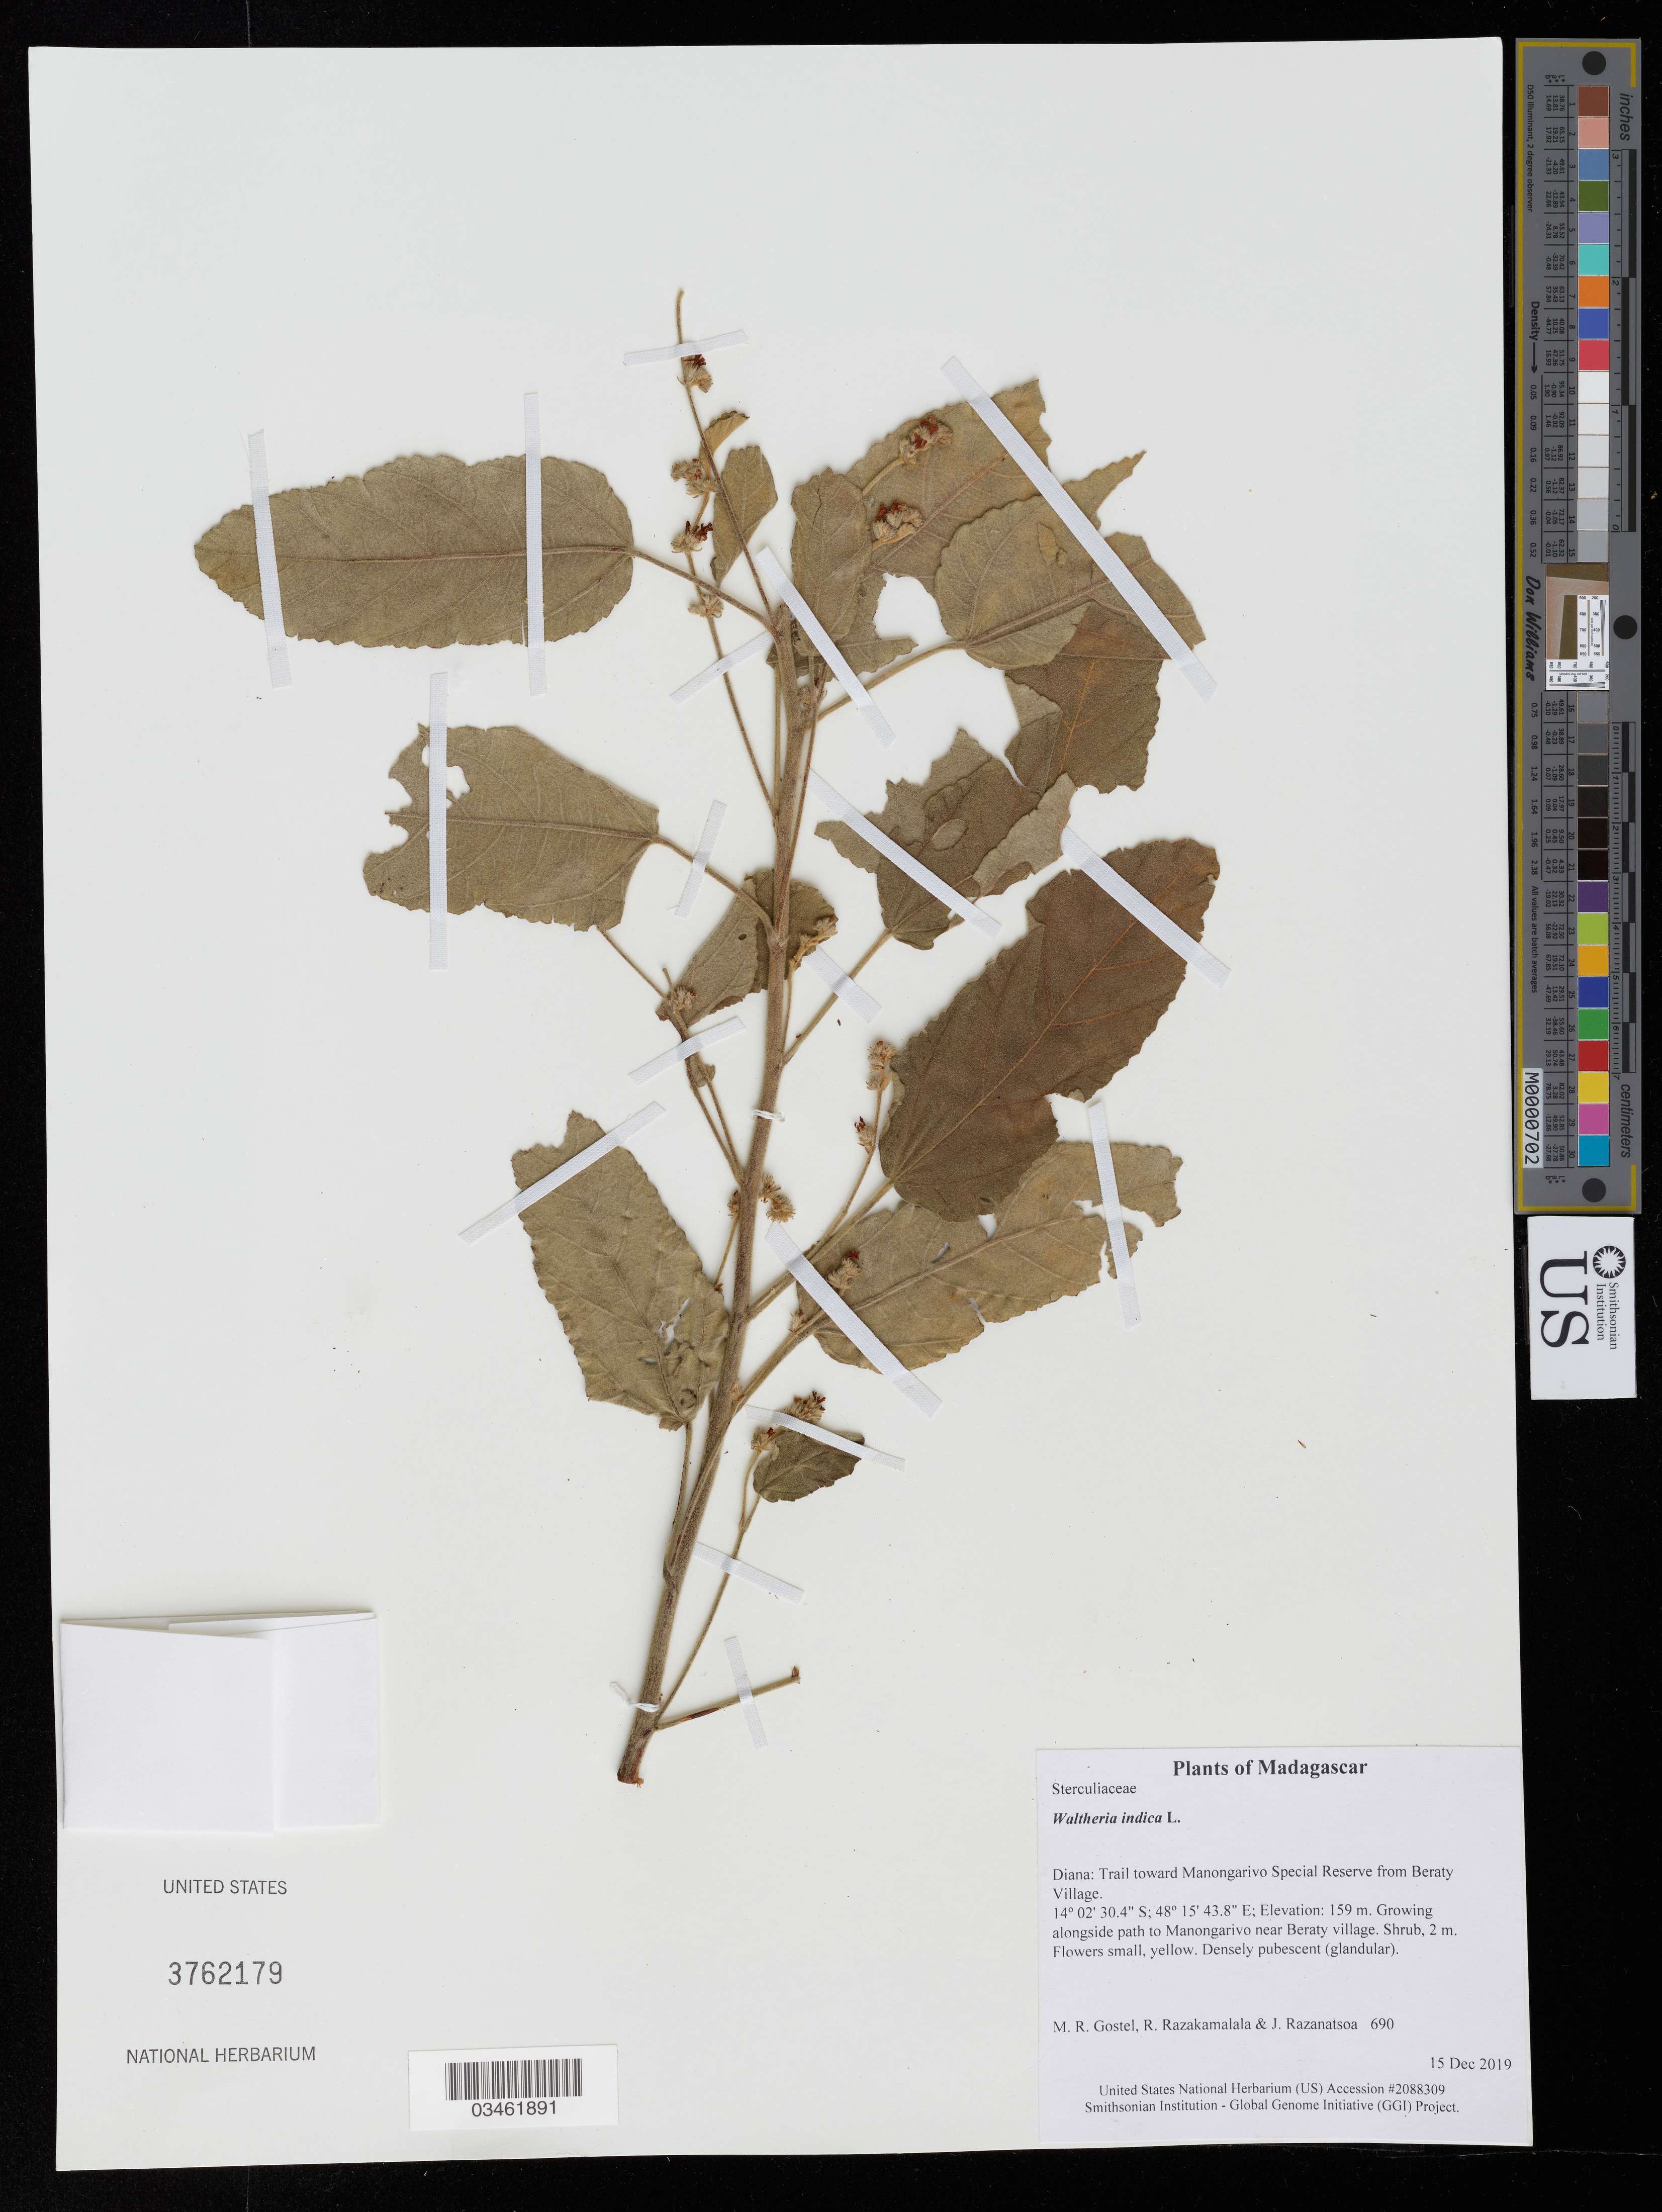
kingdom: Plantae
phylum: Tracheophyta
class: Magnoliopsida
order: Malvales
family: Malvaceae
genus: Waltheria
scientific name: Waltheria indica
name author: L.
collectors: M. R. Gostel, R. Razakamalala & J. Razanatsoa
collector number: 690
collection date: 2019-12-15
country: Madagascar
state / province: Diana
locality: Trail toward Manongarivo Special Reserve from Beraty Village. Alongside path to Manongarivo near Beraty village.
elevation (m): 159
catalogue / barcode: US 3762179